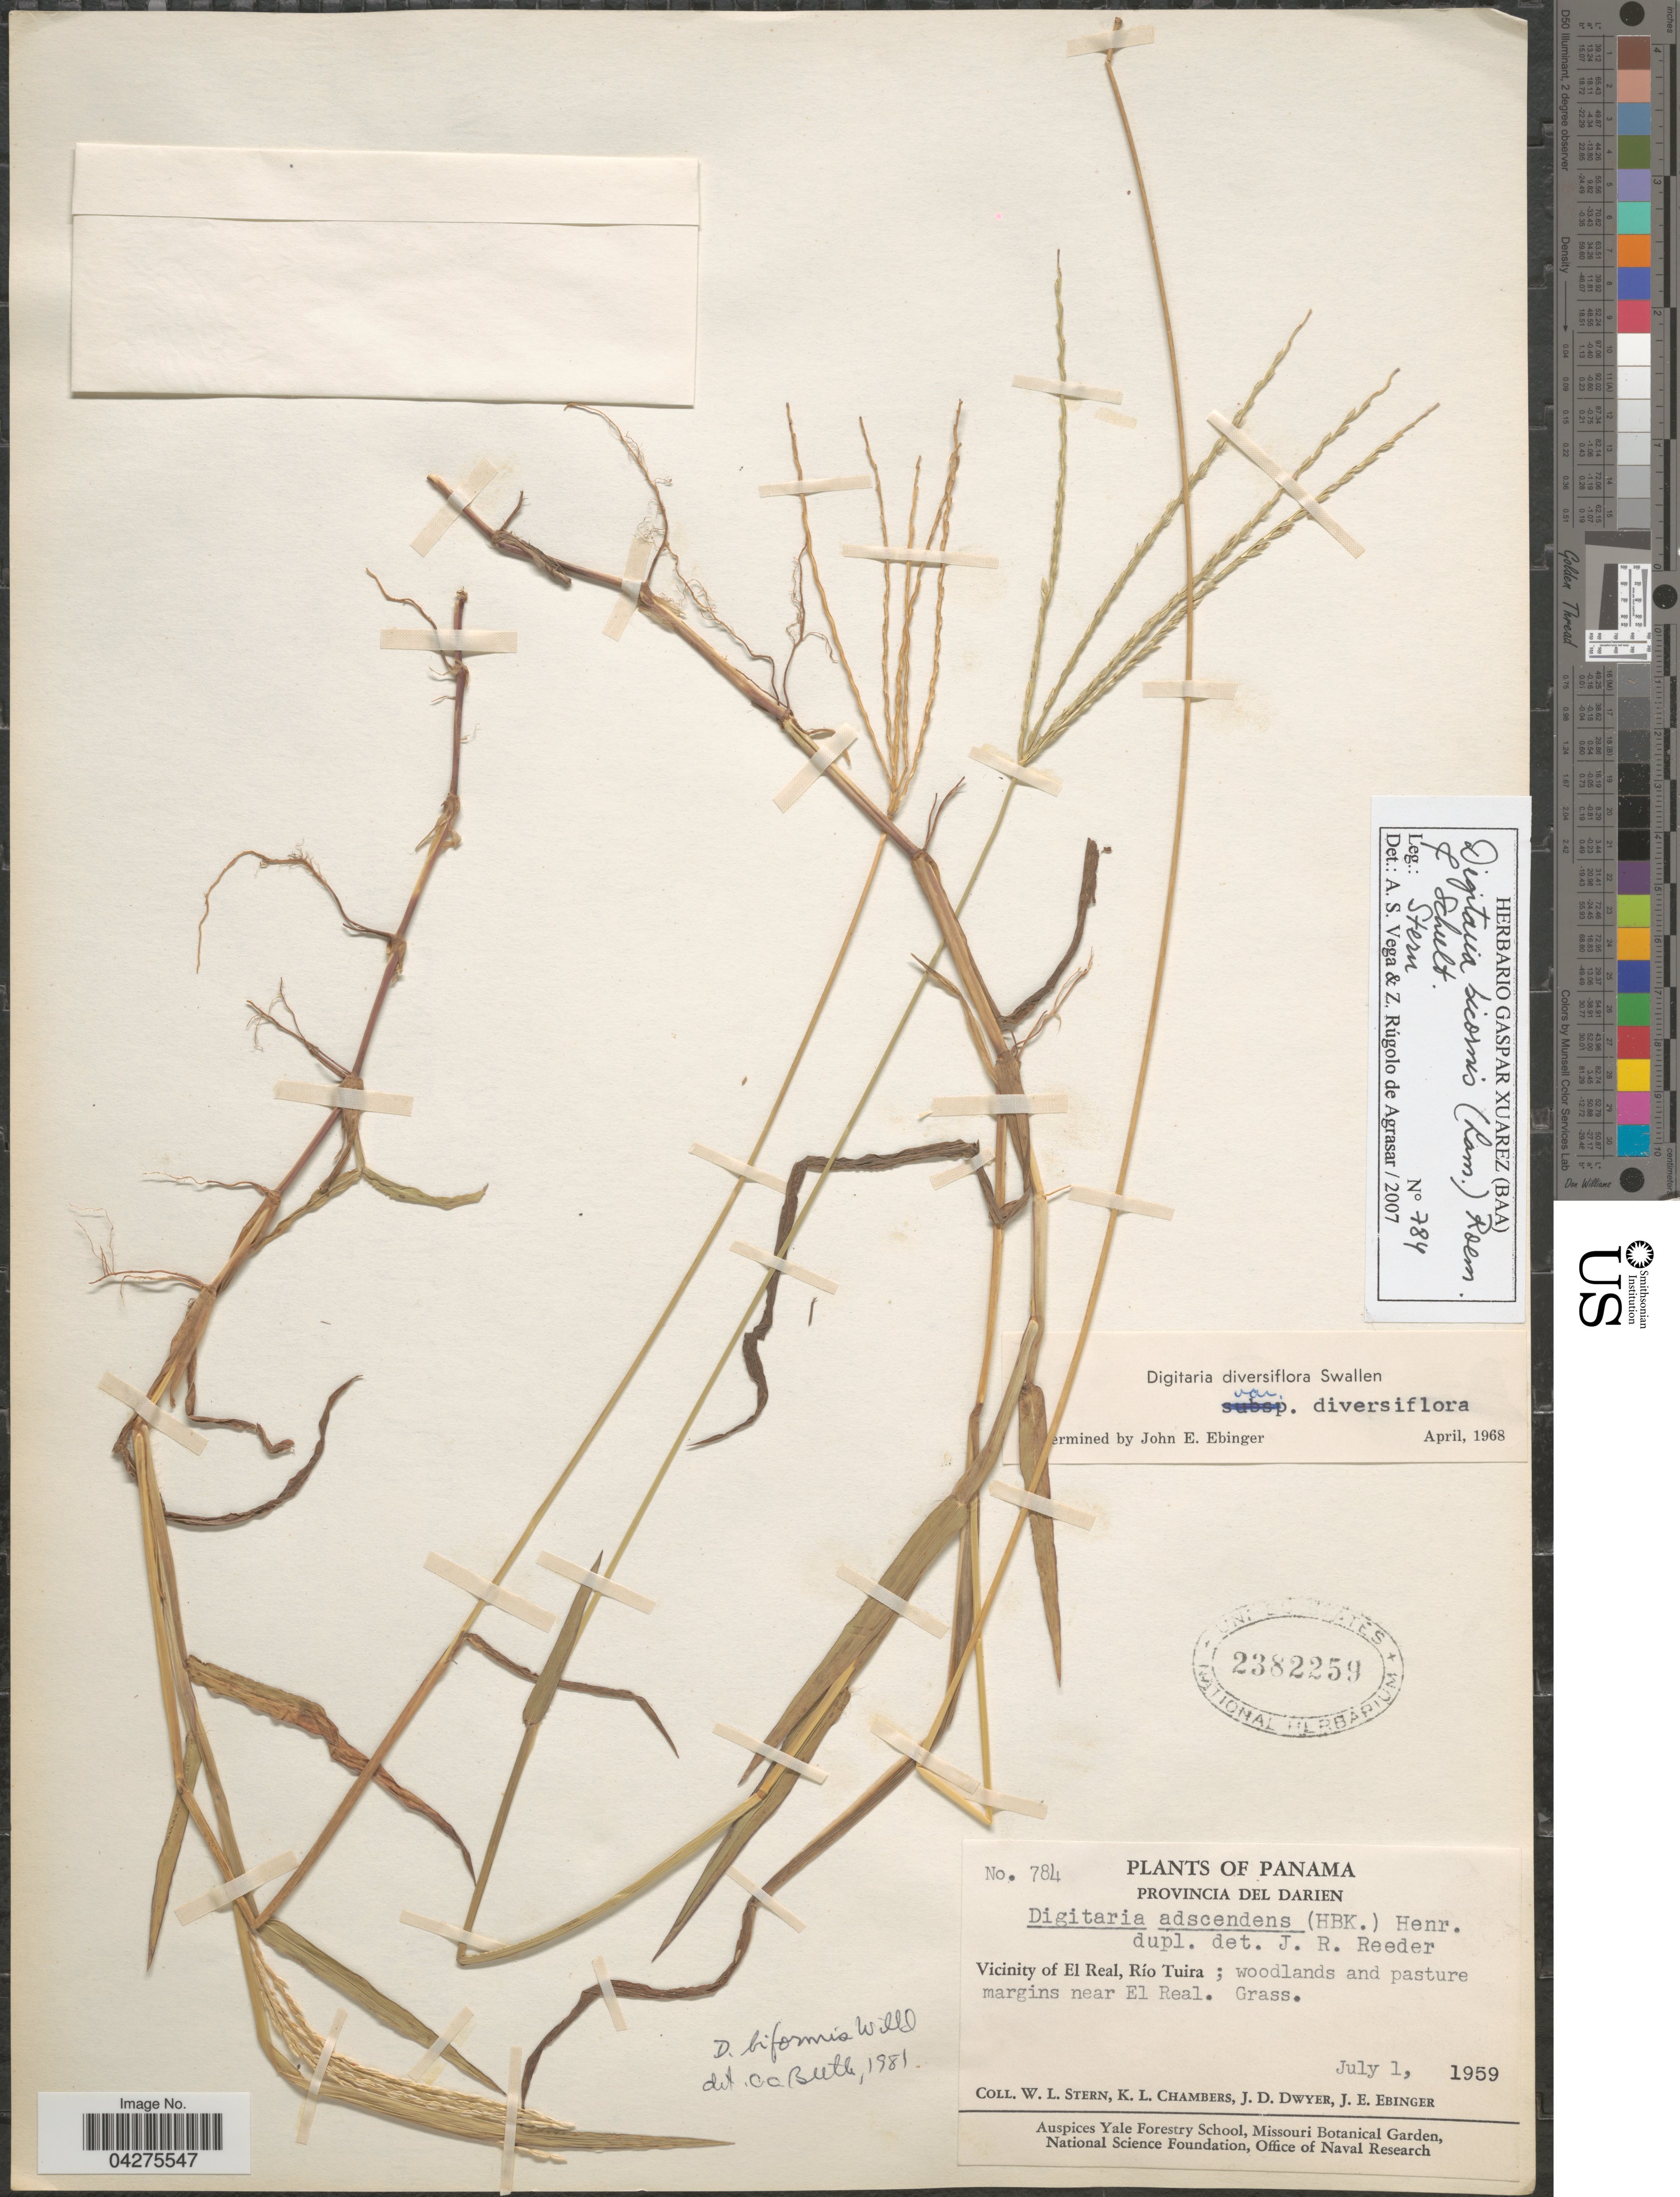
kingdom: Plantae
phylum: Tracheophyta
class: Liliopsida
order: Poales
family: Poaceae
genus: Digitaria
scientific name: Digitaria bicornis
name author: (Lam.) Roem. & Schult.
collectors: W. L. Stern, K. Chambers, J. D. Dwyer & J. Ebinger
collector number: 784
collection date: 1959-07-01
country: Panama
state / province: Darien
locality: Vicinity of El Real, Río Tuira; woodlands and pasture margins near El Real.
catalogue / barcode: US 2382259